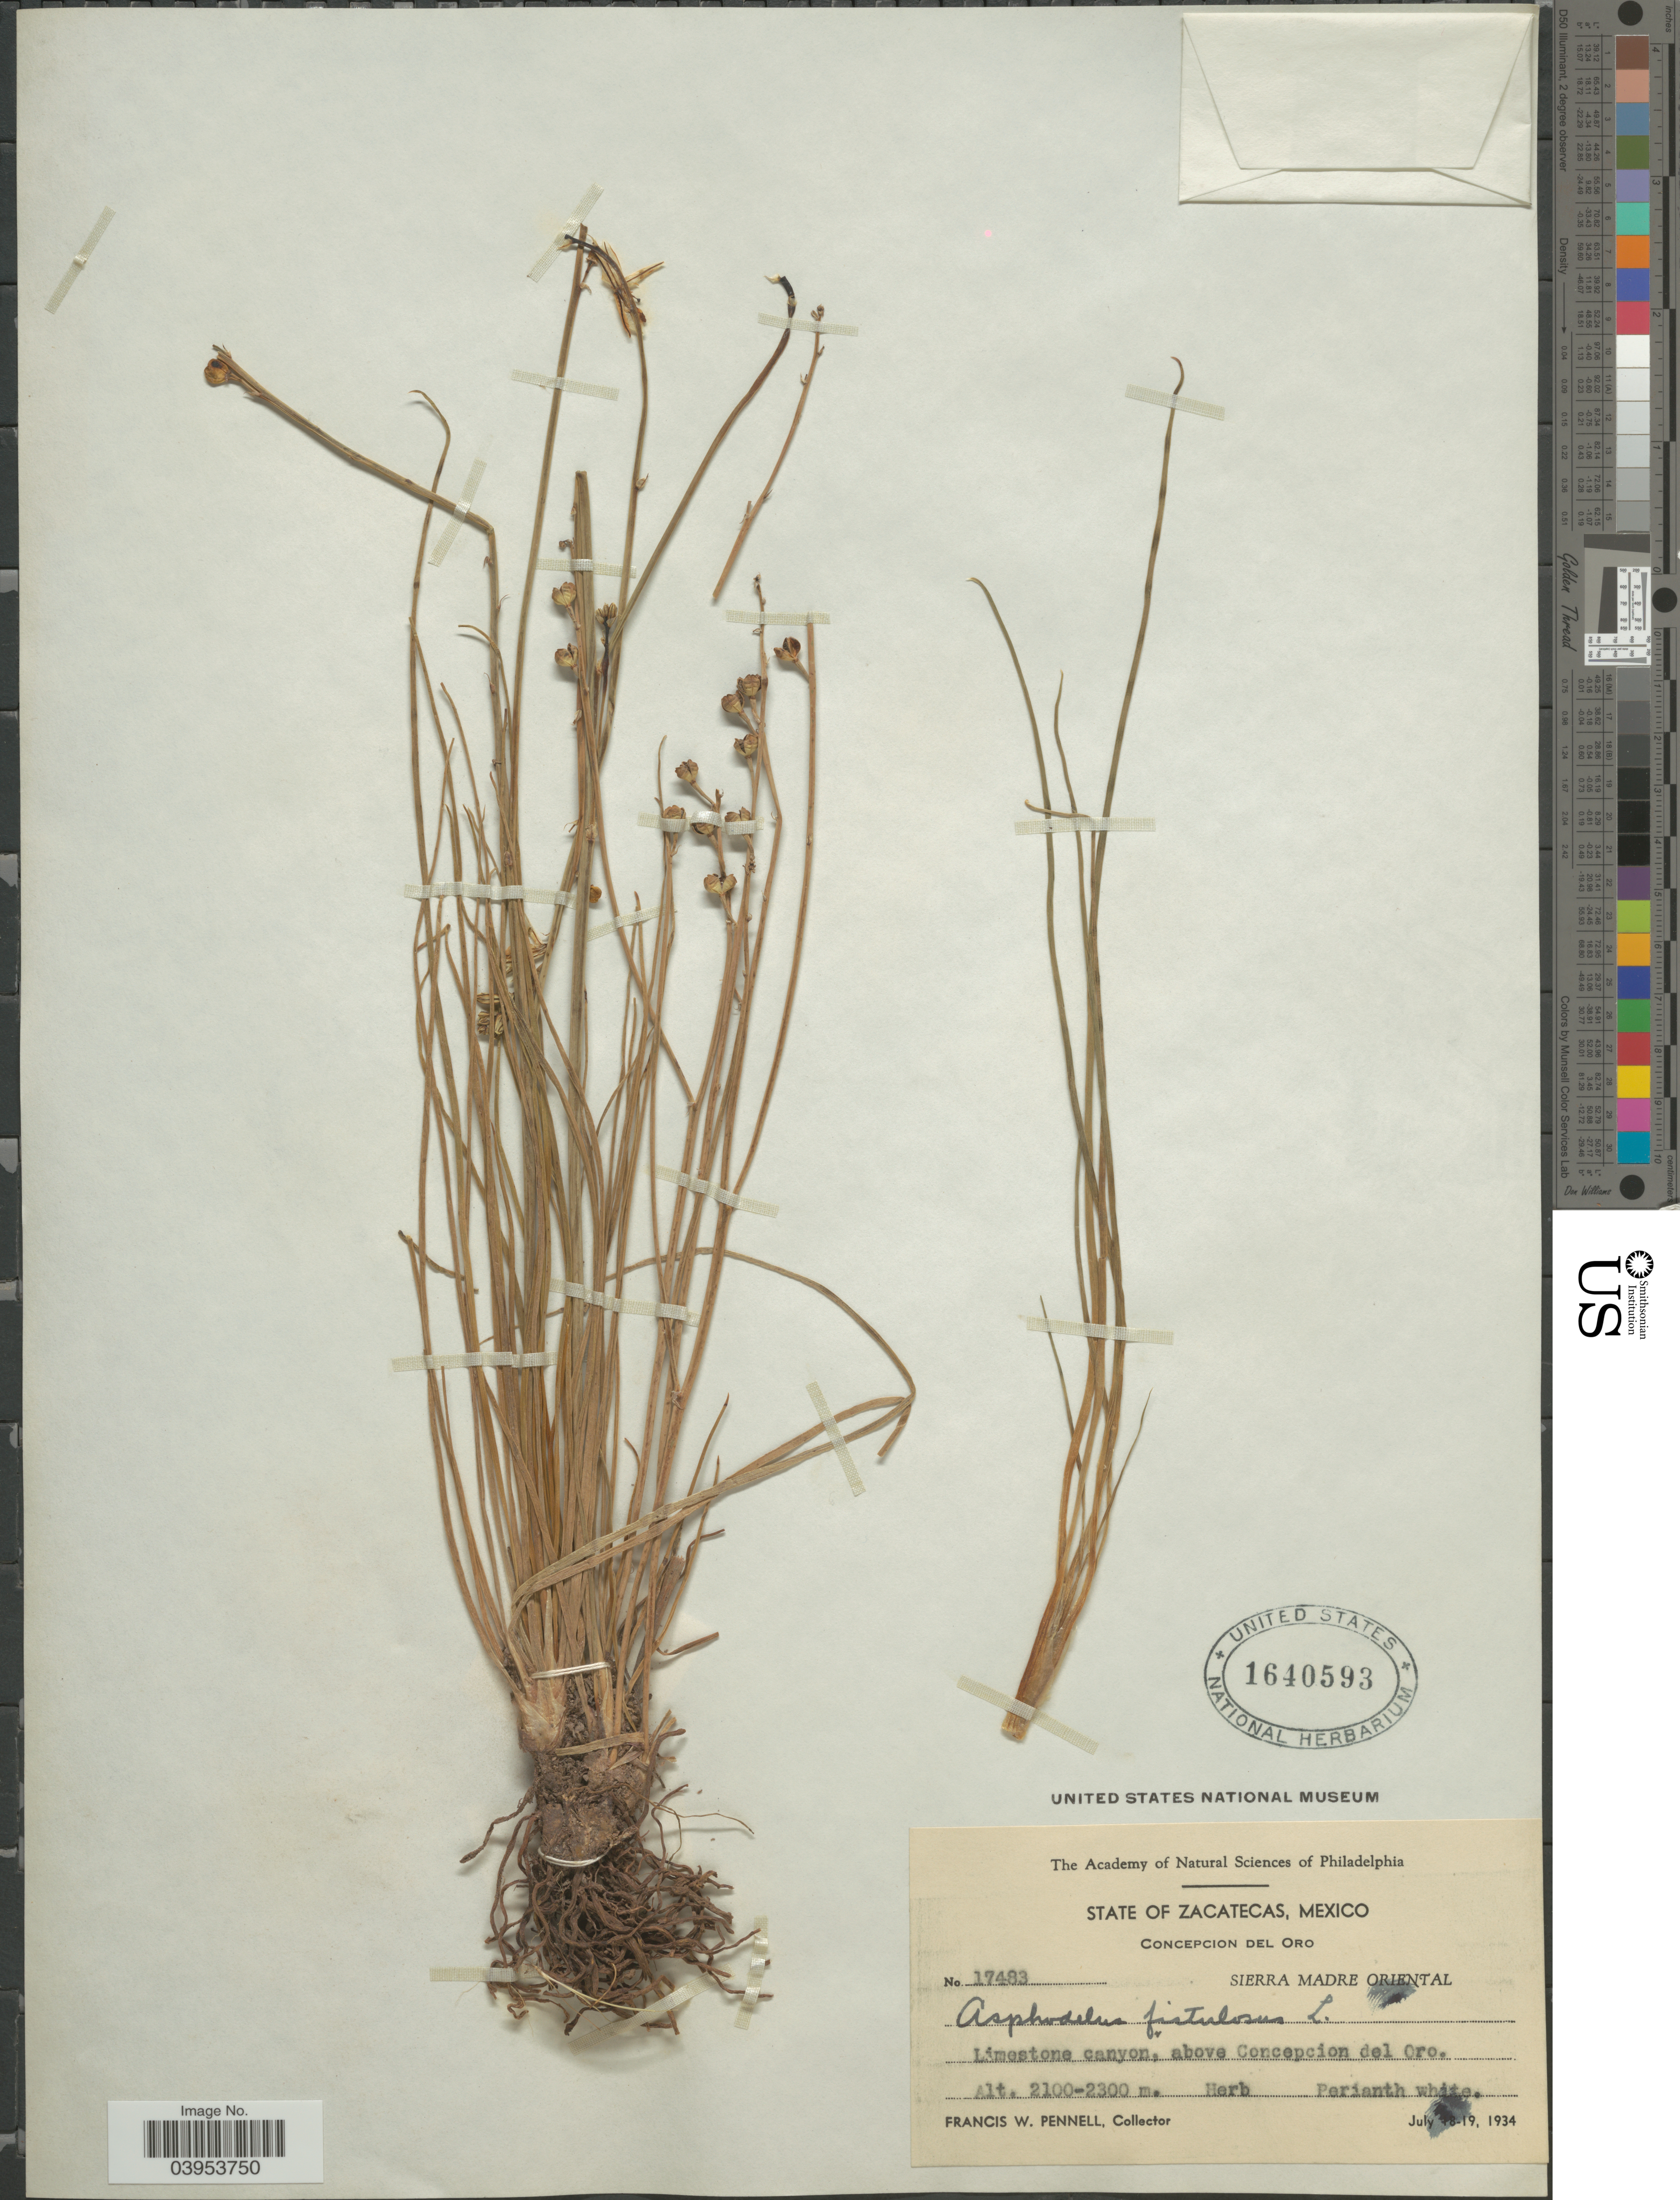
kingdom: Plantae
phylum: Tracheophyta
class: Liliopsida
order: Asparagales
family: Asphodelaceae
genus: Asphodelus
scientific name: Asphodelus fistulosus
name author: L.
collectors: F. W. Pennell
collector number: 17483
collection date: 1934-07-18/1934-07-19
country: Mexico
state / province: Zacatecas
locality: Concepcion del Oro. Sierra Madre Oriental. Limestone canyon, above Concepcion del Oro.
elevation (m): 2100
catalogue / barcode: US 1640593